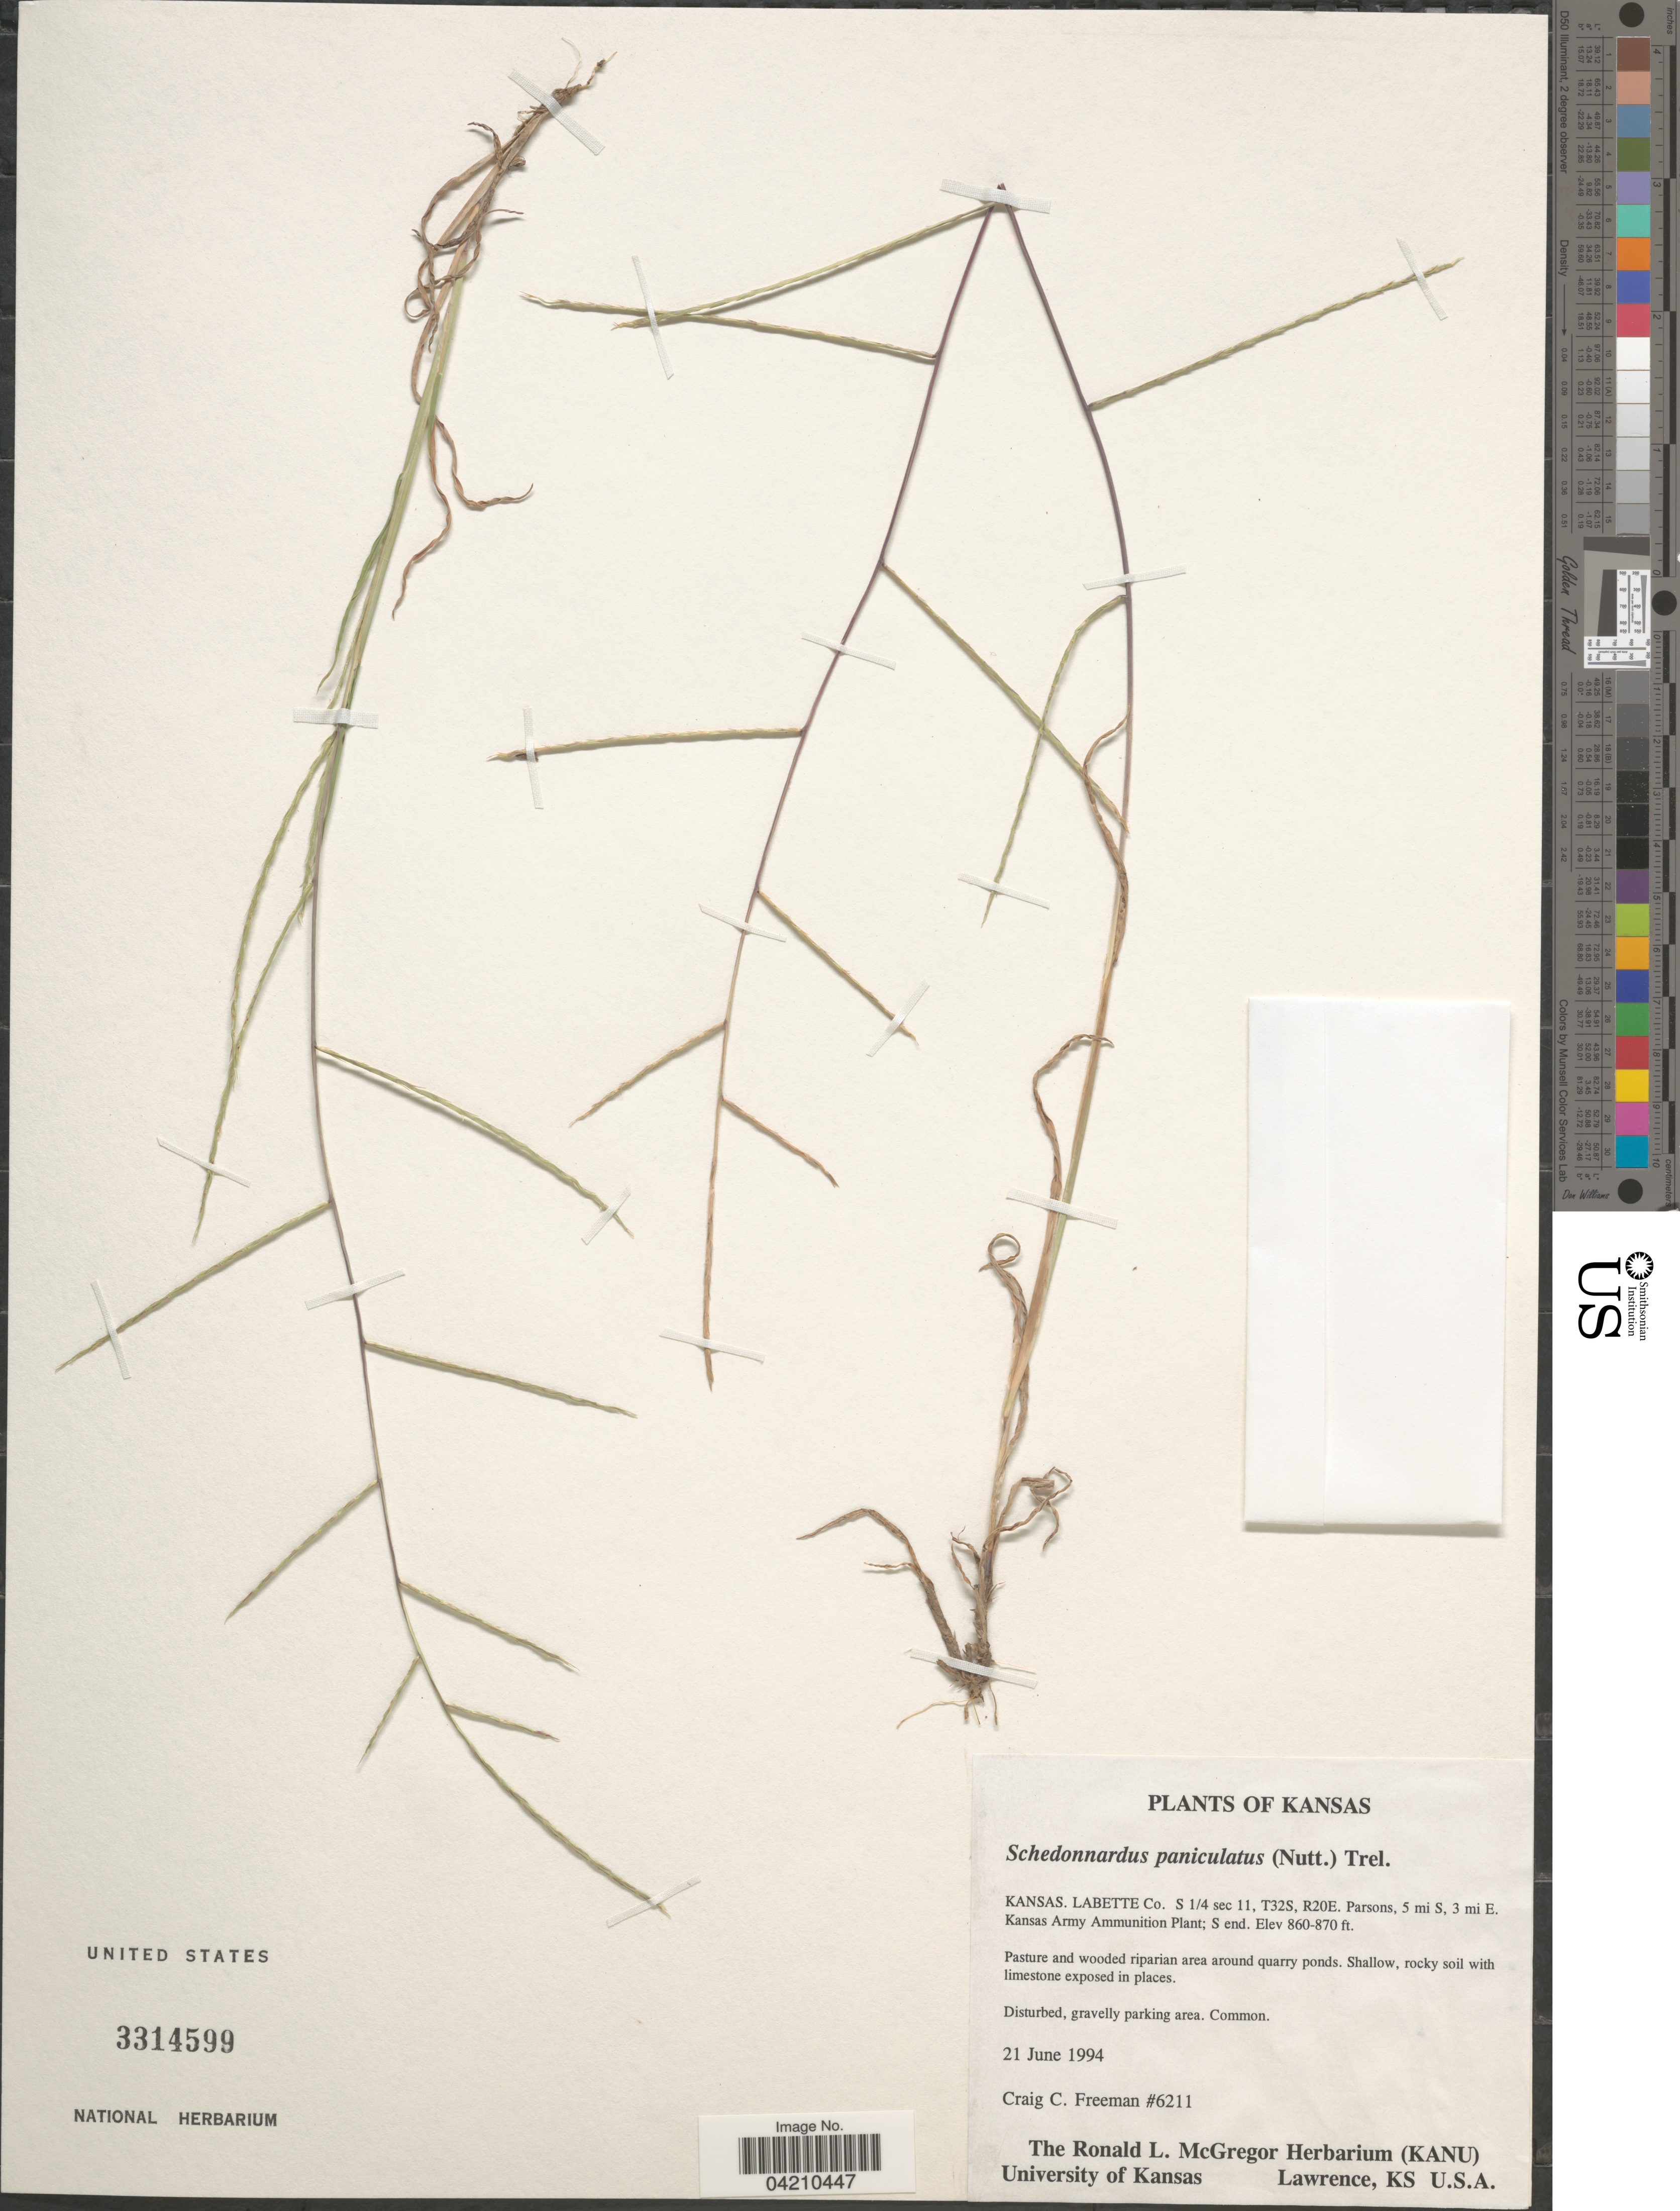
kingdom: Plantae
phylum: Tracheophyta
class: Liliopsida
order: Poales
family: Poaceae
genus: Muhlenbergia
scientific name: Muhlenbergia paniculata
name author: (Nutt.) Columbus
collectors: C. C. Freeman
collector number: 6211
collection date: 1994-06-21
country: United States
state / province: Kansas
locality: Labette Co. S 1/4 sec 11, T32S, R20E. Parsons, 5 mi S, 3 mi E. Kansas Army Ammunition Plant; S end.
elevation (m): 262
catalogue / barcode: US 3314599